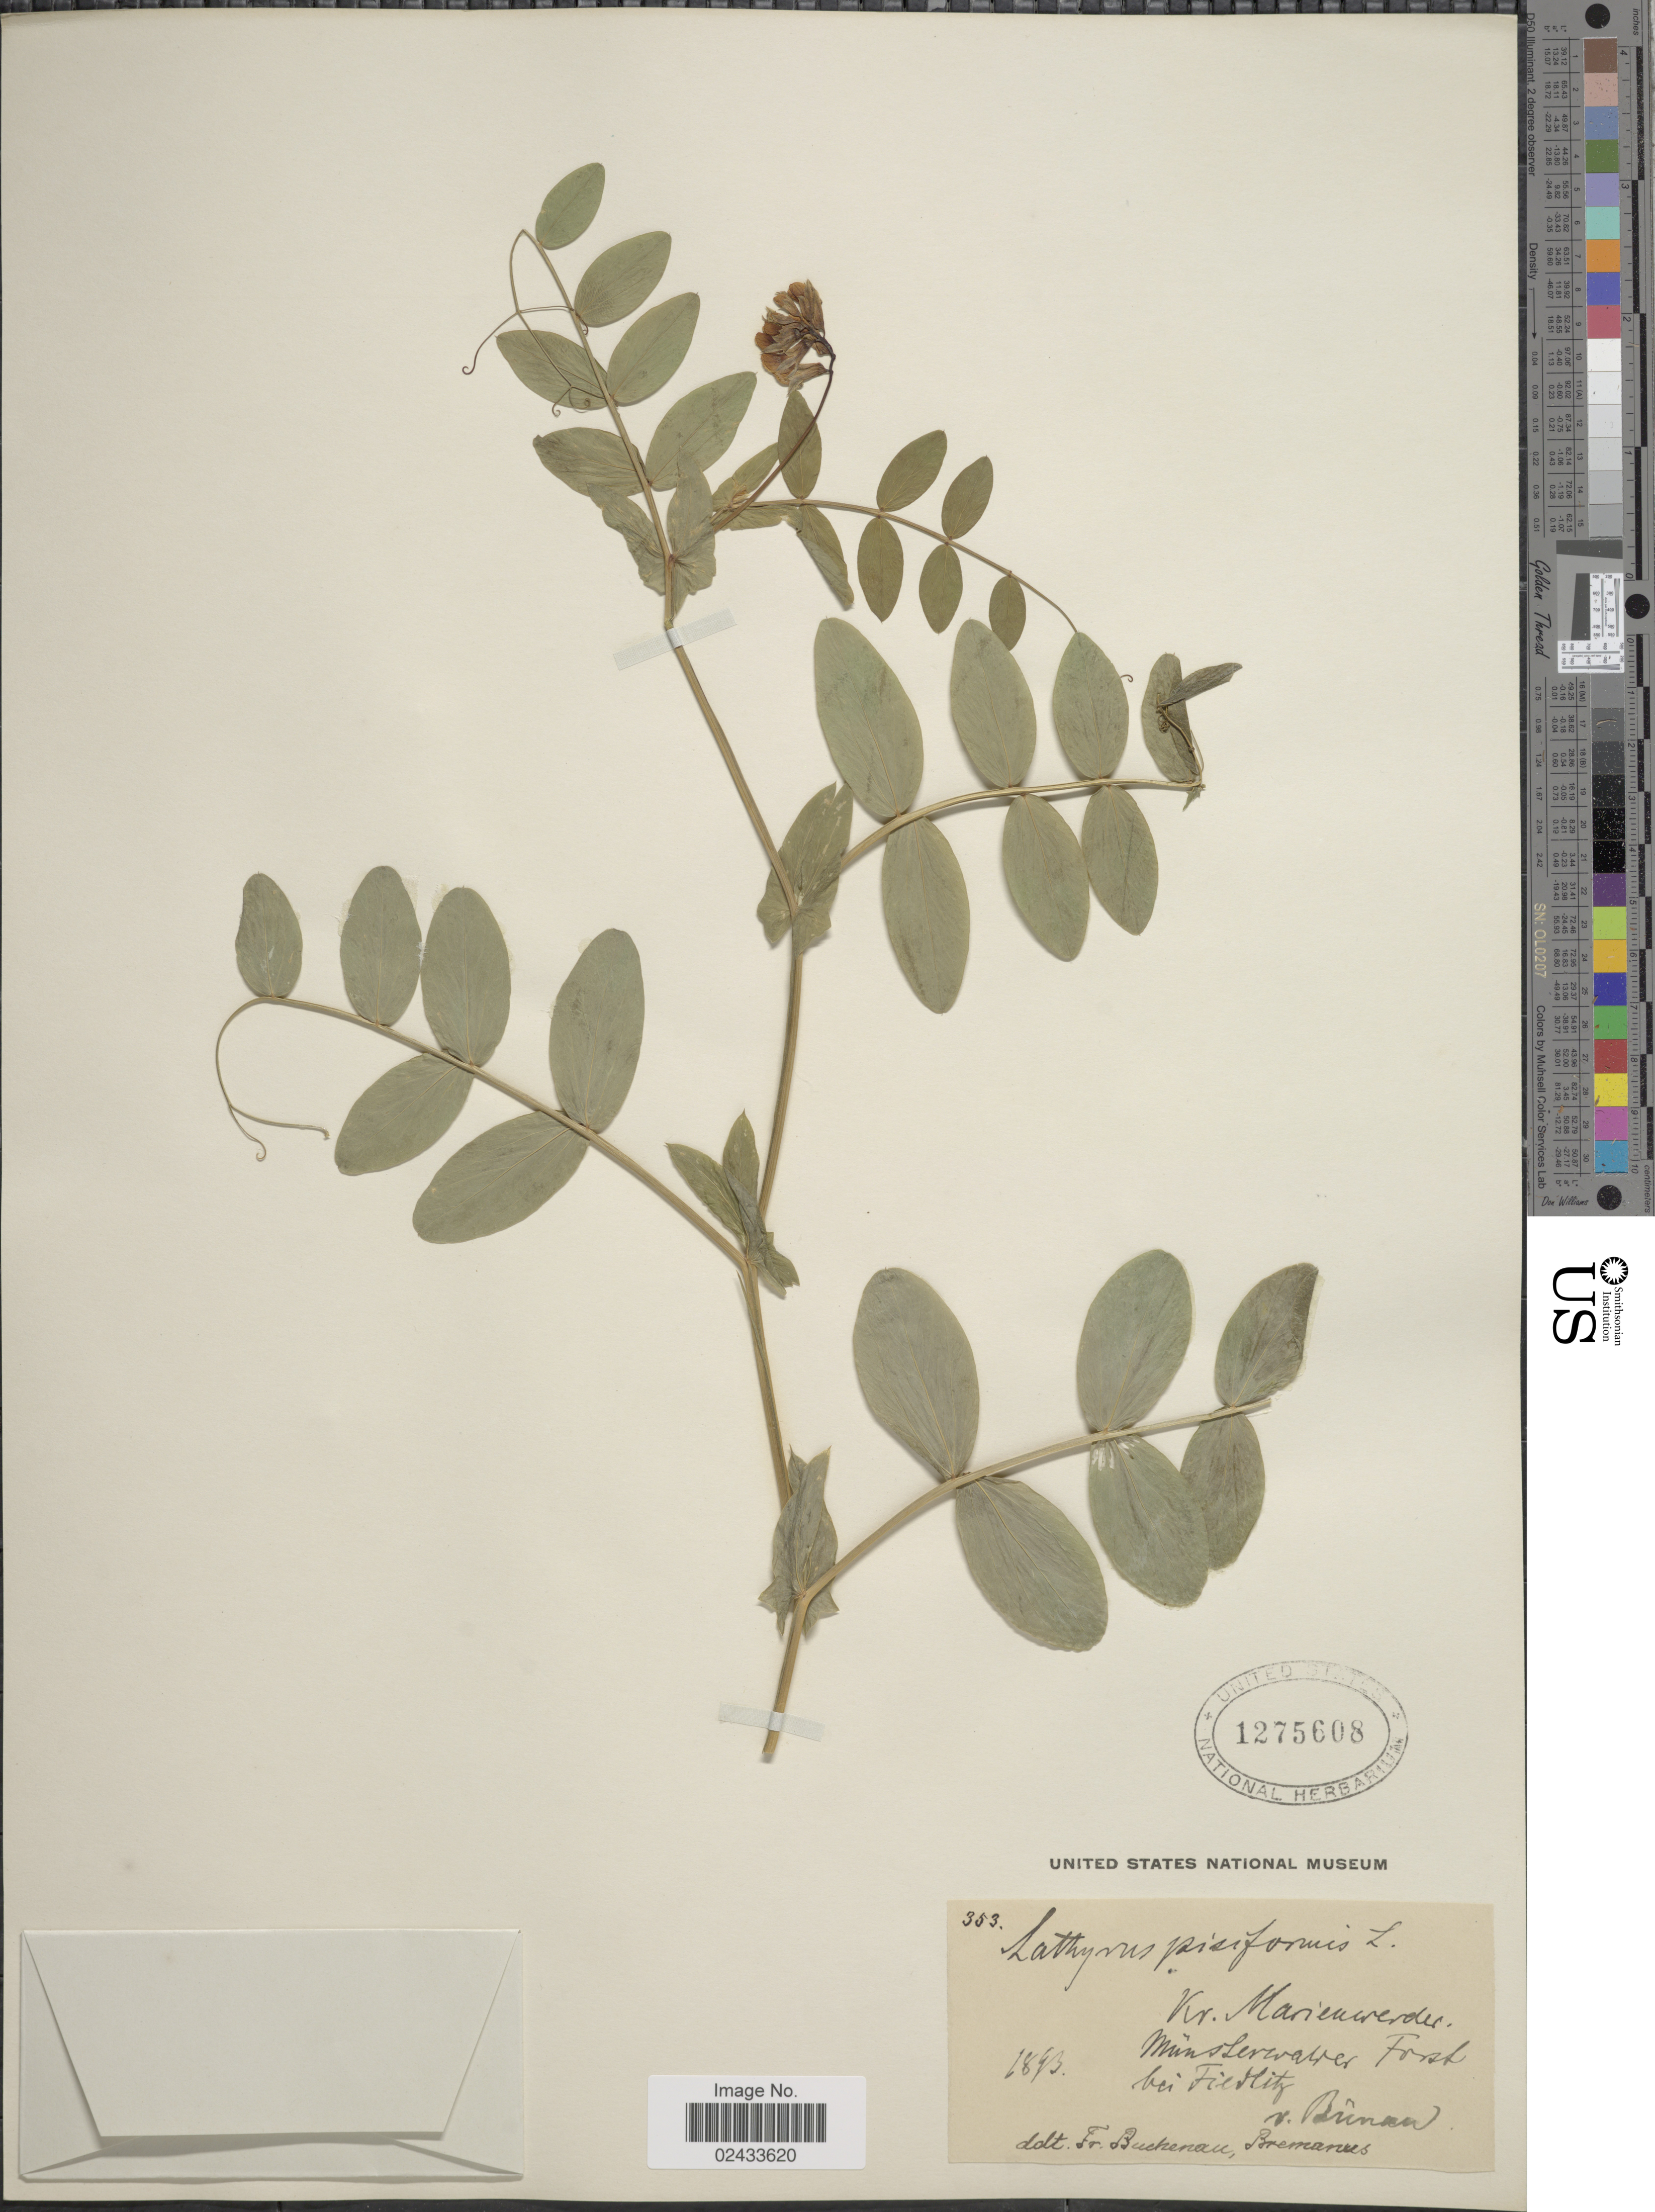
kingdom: Plantae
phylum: Tracheophyta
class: Magnoliopsida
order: Fabales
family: Fabaceae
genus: Lathyrus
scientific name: Lathyrus pisiformis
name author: L.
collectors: Buchenau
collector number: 353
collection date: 1893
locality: Munslerwatler Forest bei Fiedlitz [interpreted]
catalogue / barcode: US 1275608